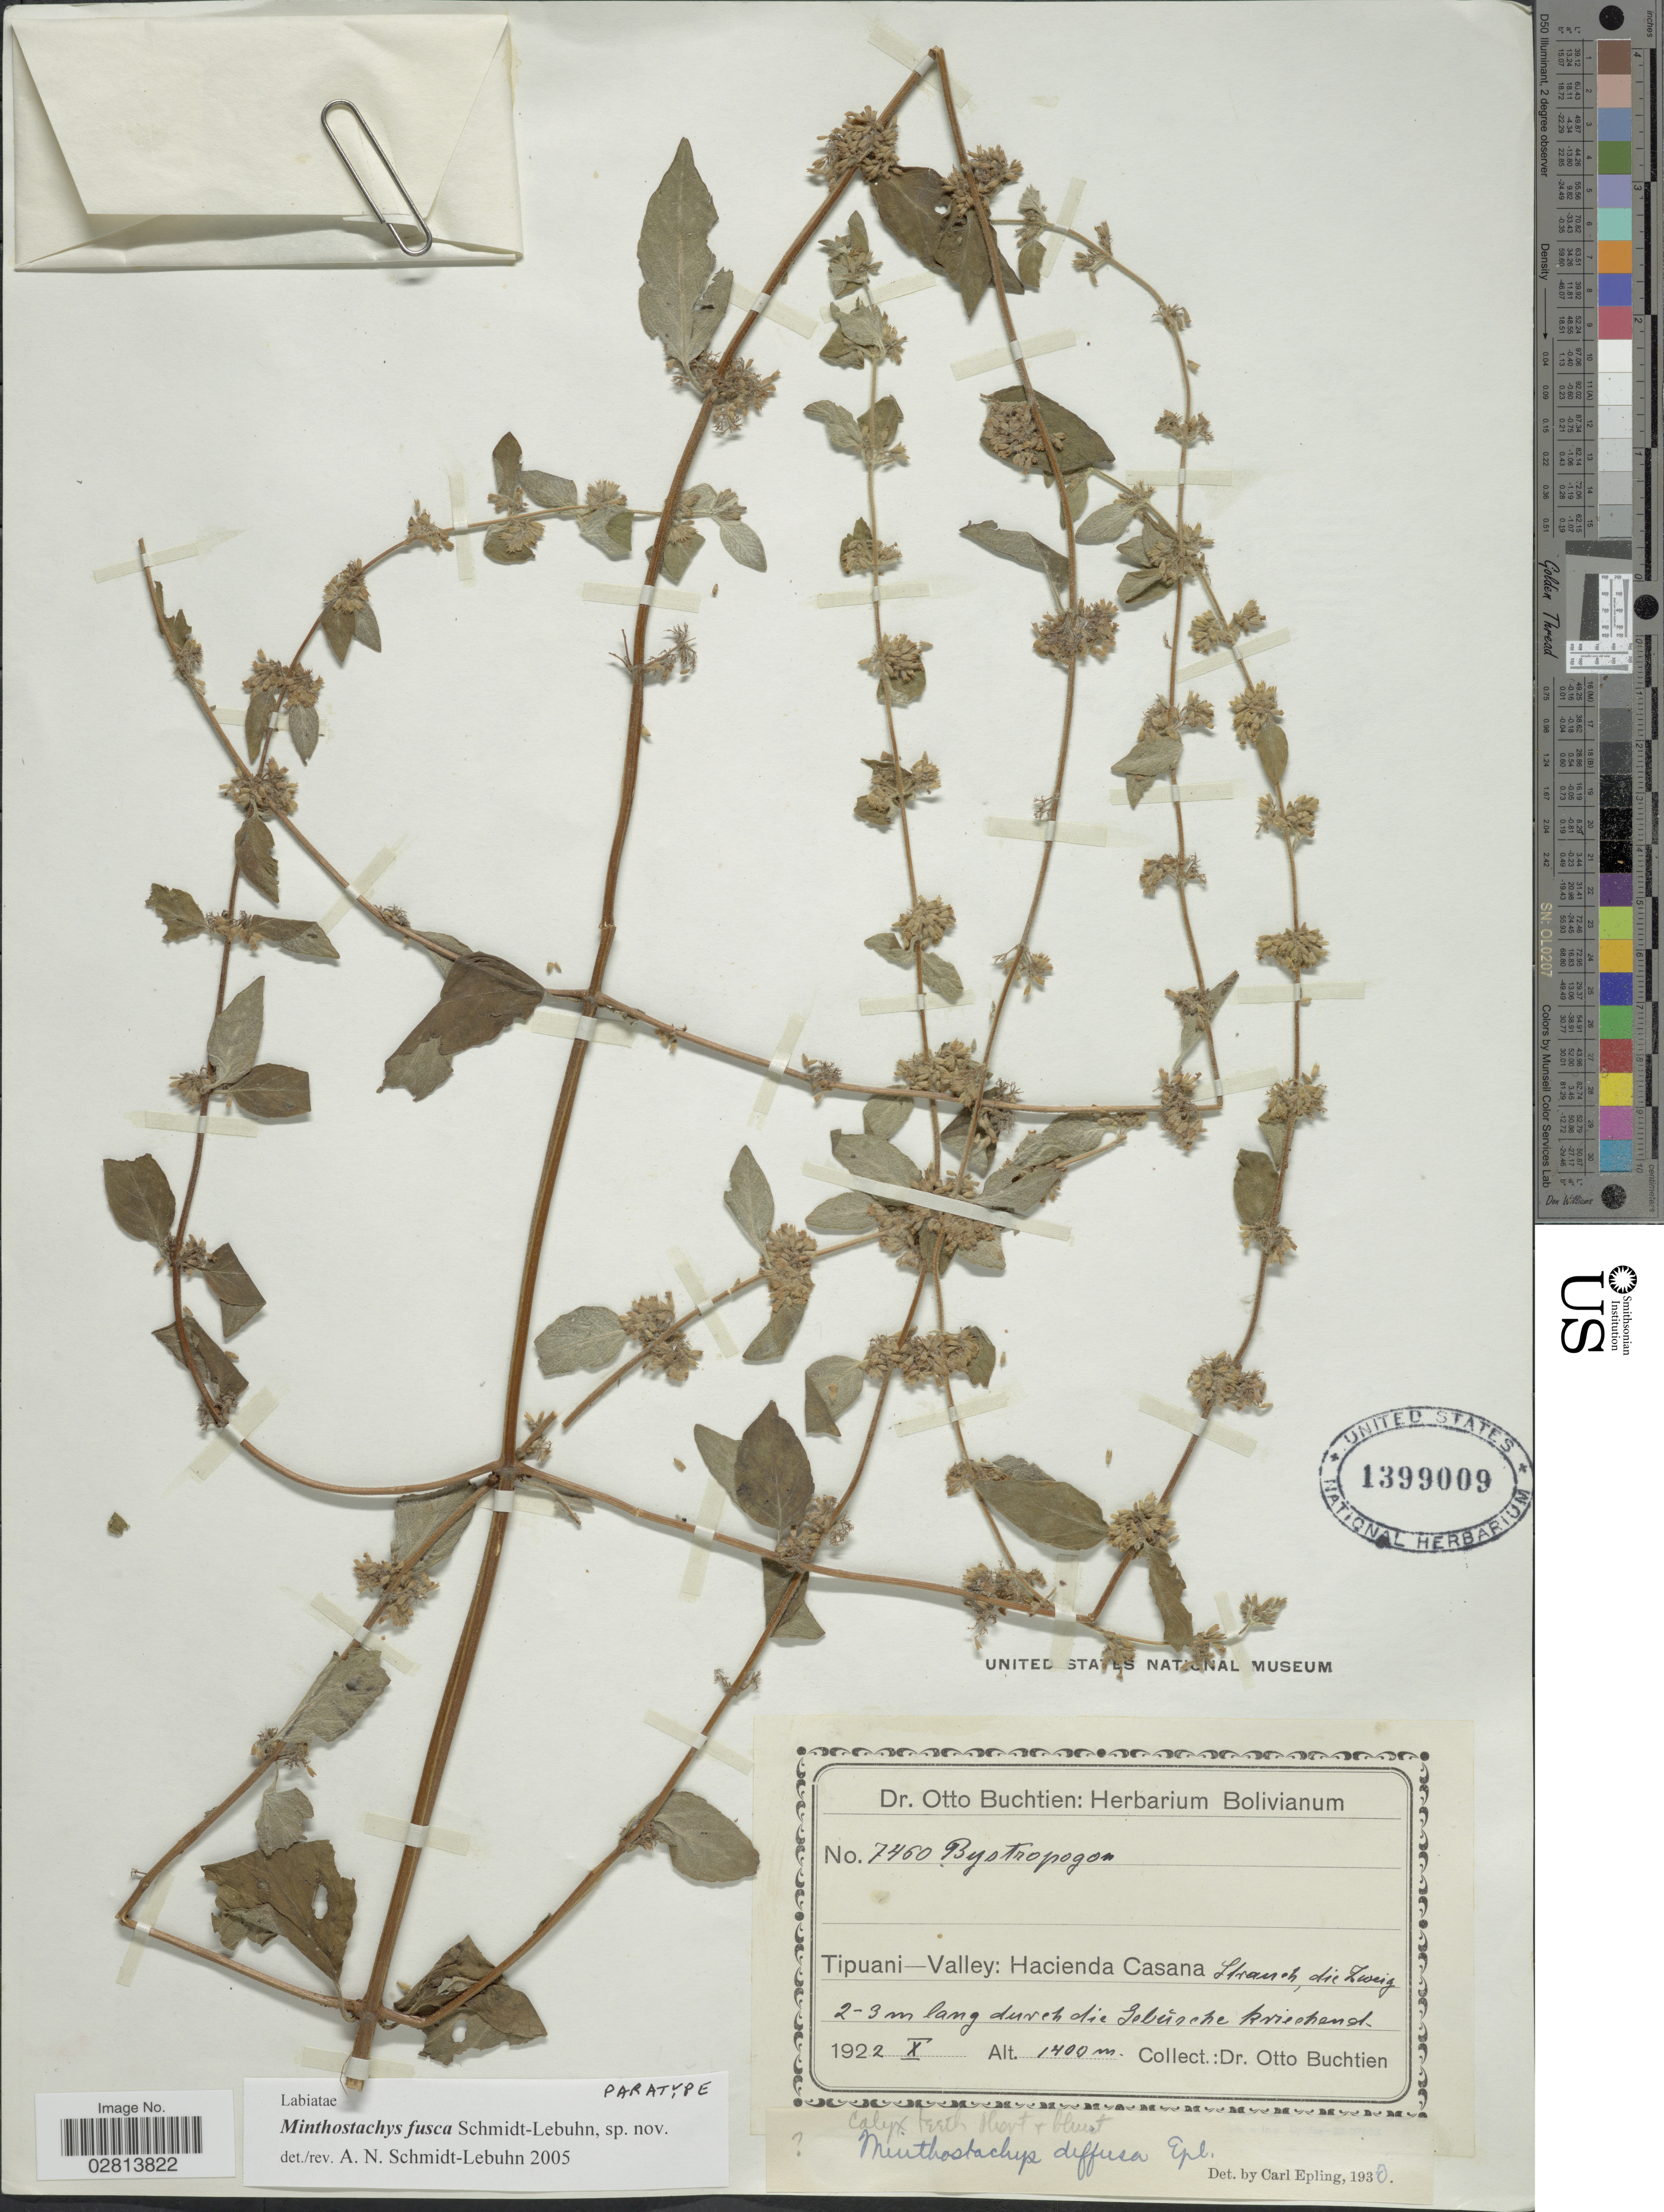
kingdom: Plantae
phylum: Tracheophyta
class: Magnoliopsida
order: Lamiales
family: Lamiaceae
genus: Minthostachys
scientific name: Minthostachys fusca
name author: Schmidt-Leb.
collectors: O. Buchtien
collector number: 7460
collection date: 1922-10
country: Bolivia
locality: Tipuani - Valley: Hacienda Casana.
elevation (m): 1400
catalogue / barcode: US 1399009